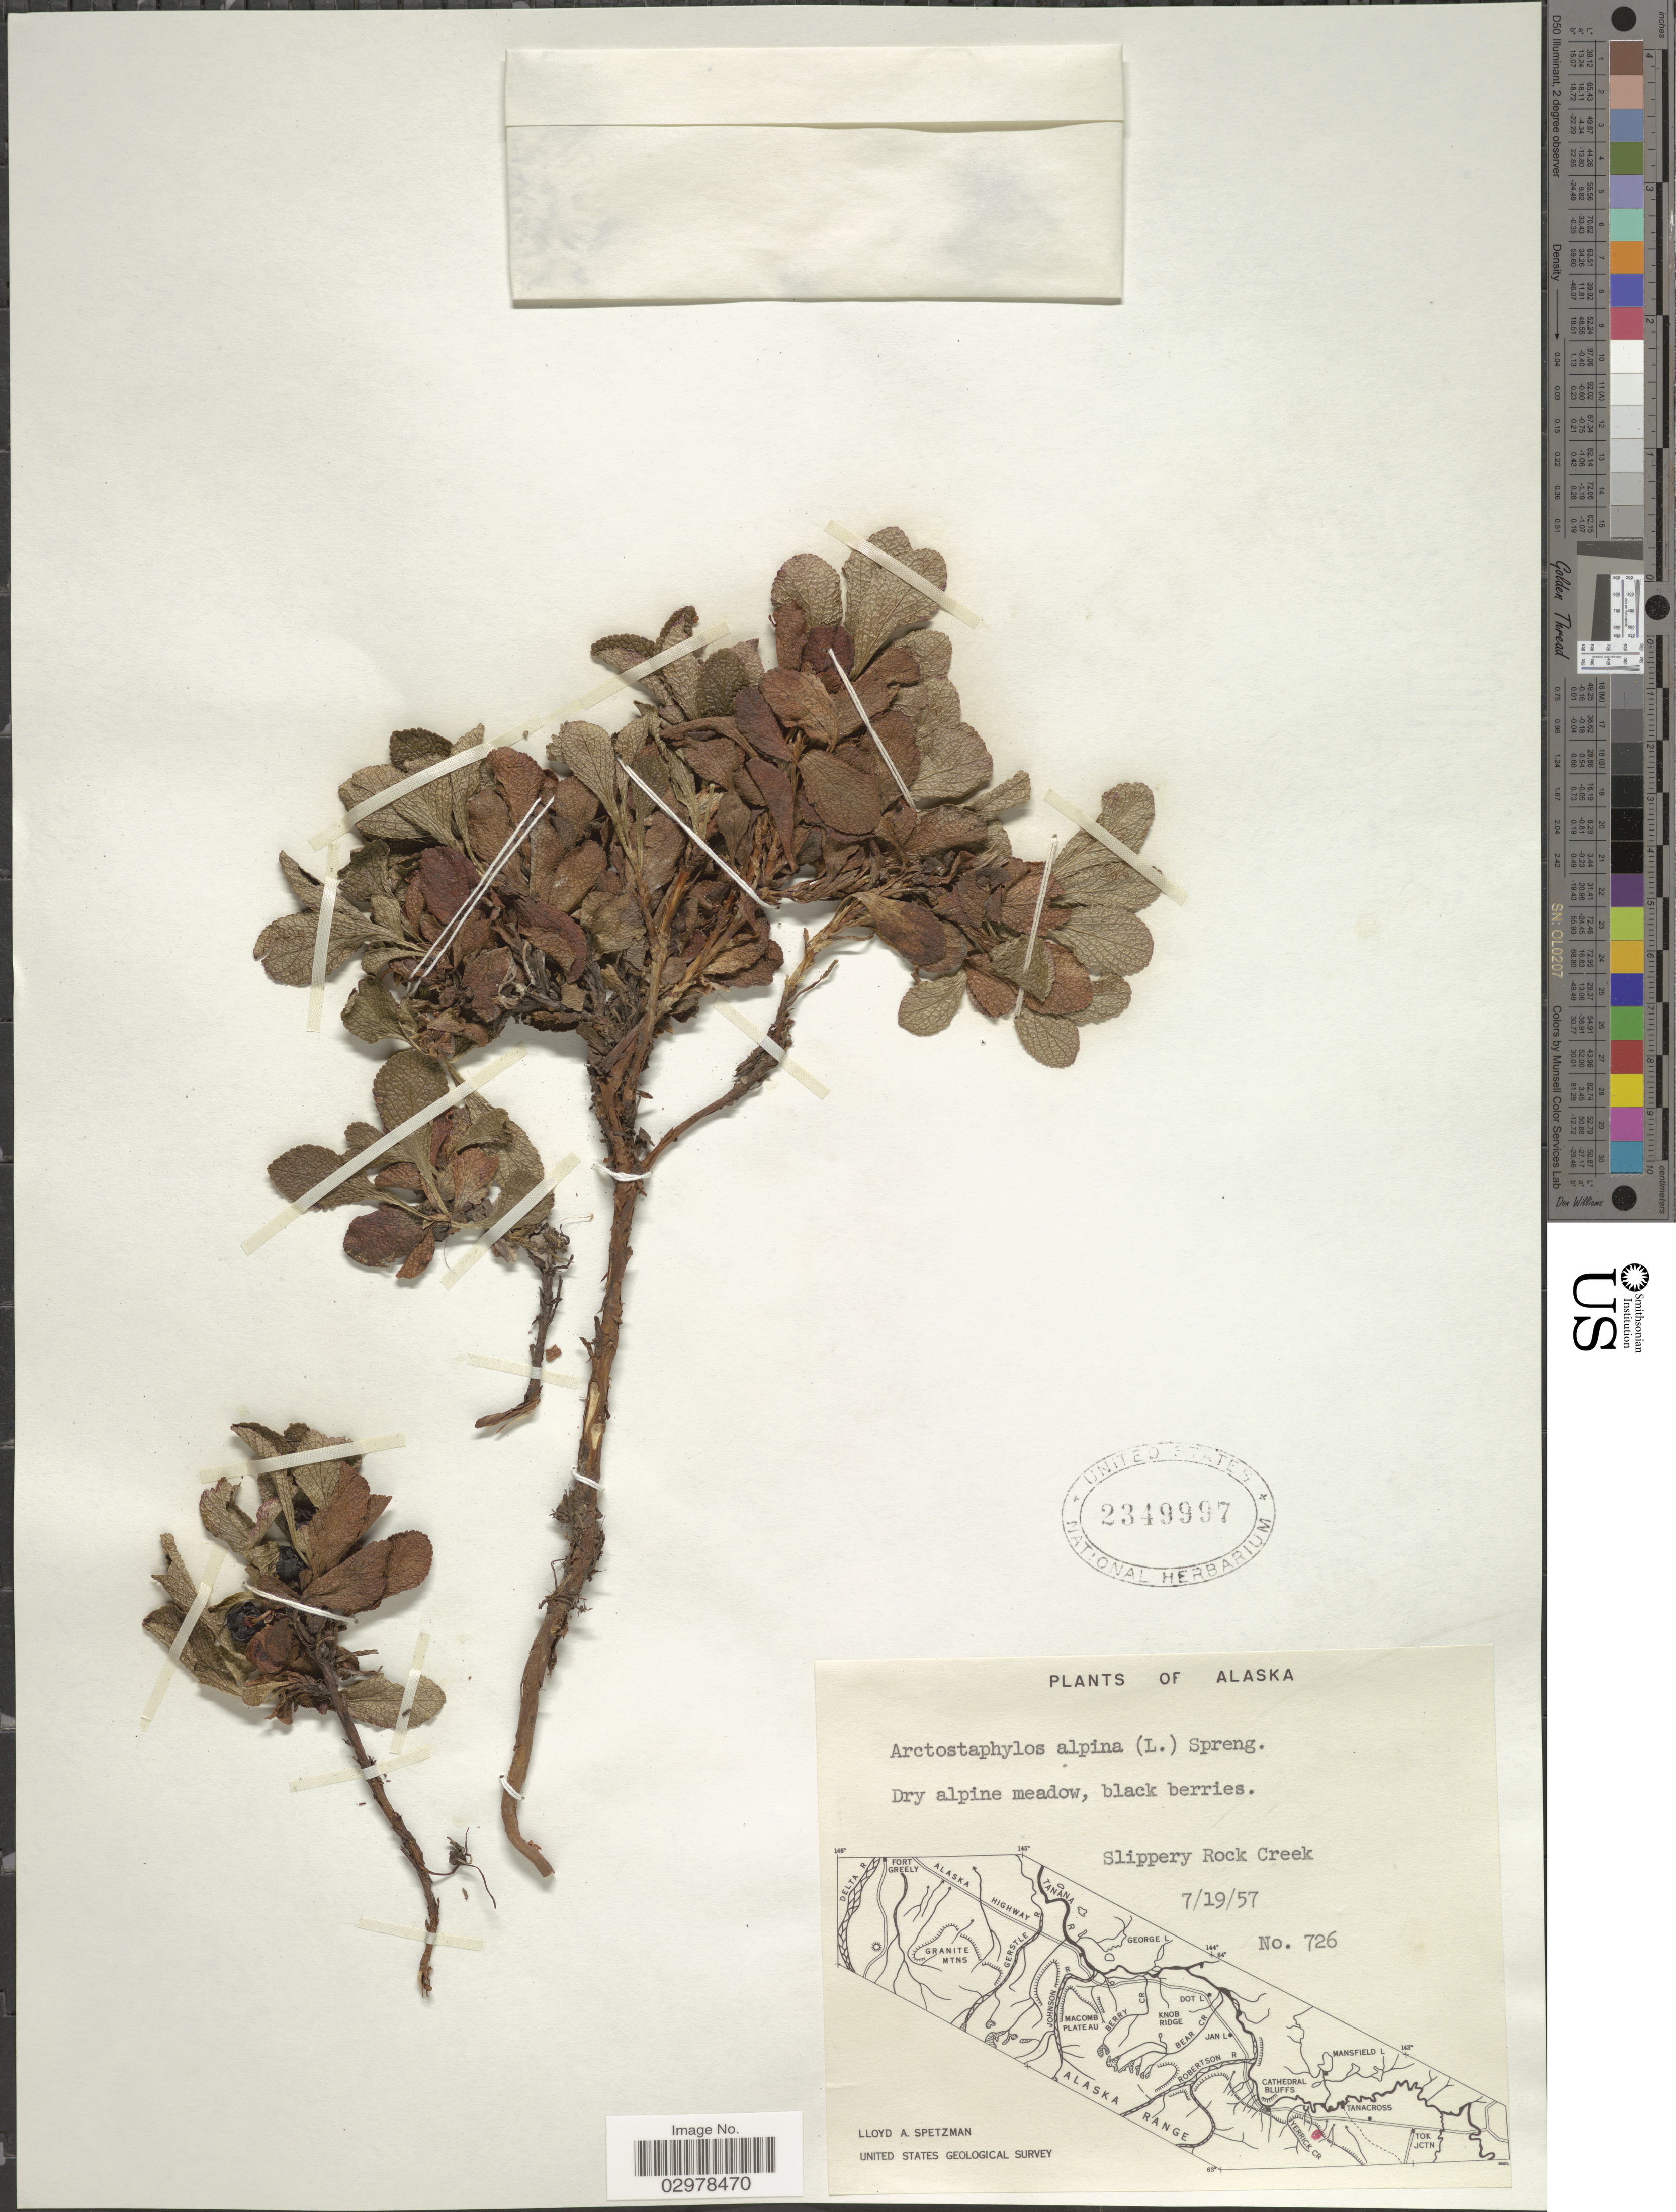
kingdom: Plantae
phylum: Tracheophyta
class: Magnoliopsida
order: Ericales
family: Ericaceae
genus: Arctostaphylos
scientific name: Arctostaphylos alpina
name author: (L.) Spreng.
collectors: L. Spetzman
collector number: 726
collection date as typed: Transcribed d/m/y: 19/7/57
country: United States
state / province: Alaska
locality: Slippery Rock Creek.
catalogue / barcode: US 2349997